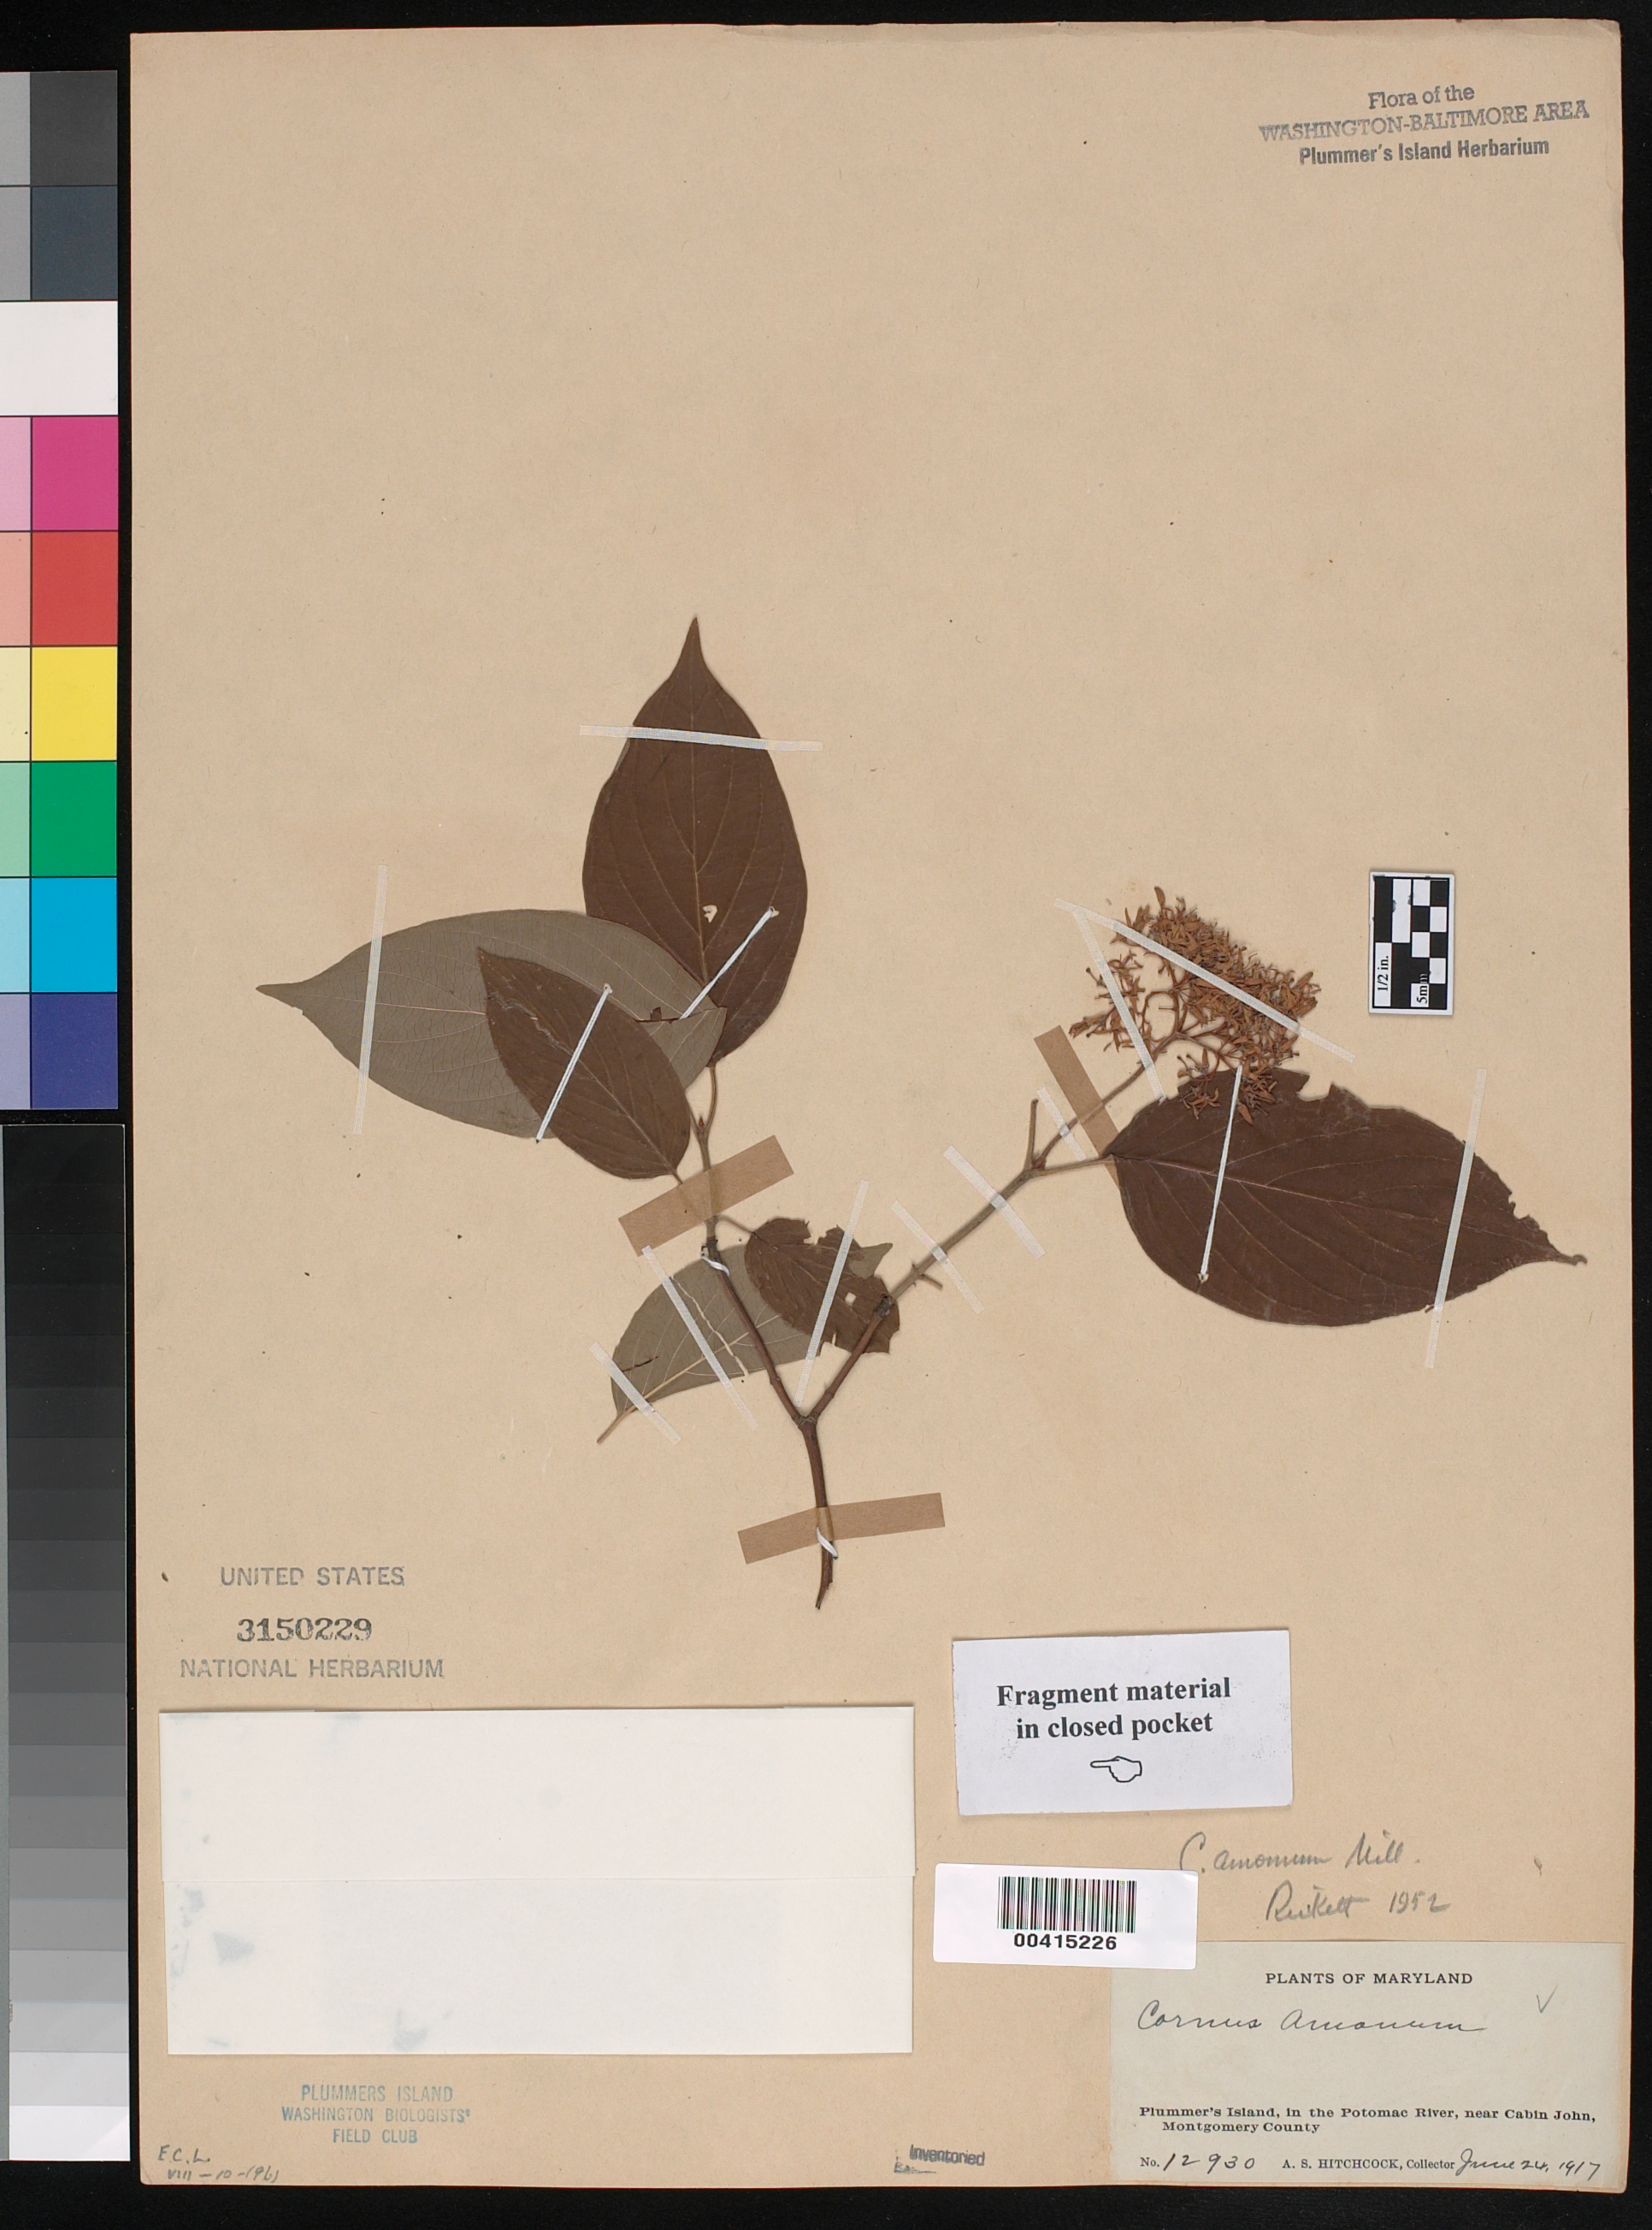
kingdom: Plantae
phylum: Tracheophyta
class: Magnoliopsida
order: Cornales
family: Cornaceae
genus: Cornus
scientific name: Cornus amomum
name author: Mill.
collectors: A. S. Hitchcock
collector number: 12930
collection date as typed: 24 Jun 1917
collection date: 1917-06-24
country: United States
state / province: Maryland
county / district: Montgomery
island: Plummers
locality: Plummer's Island, near Cabin John C. & O. Canal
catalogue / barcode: US 3150229